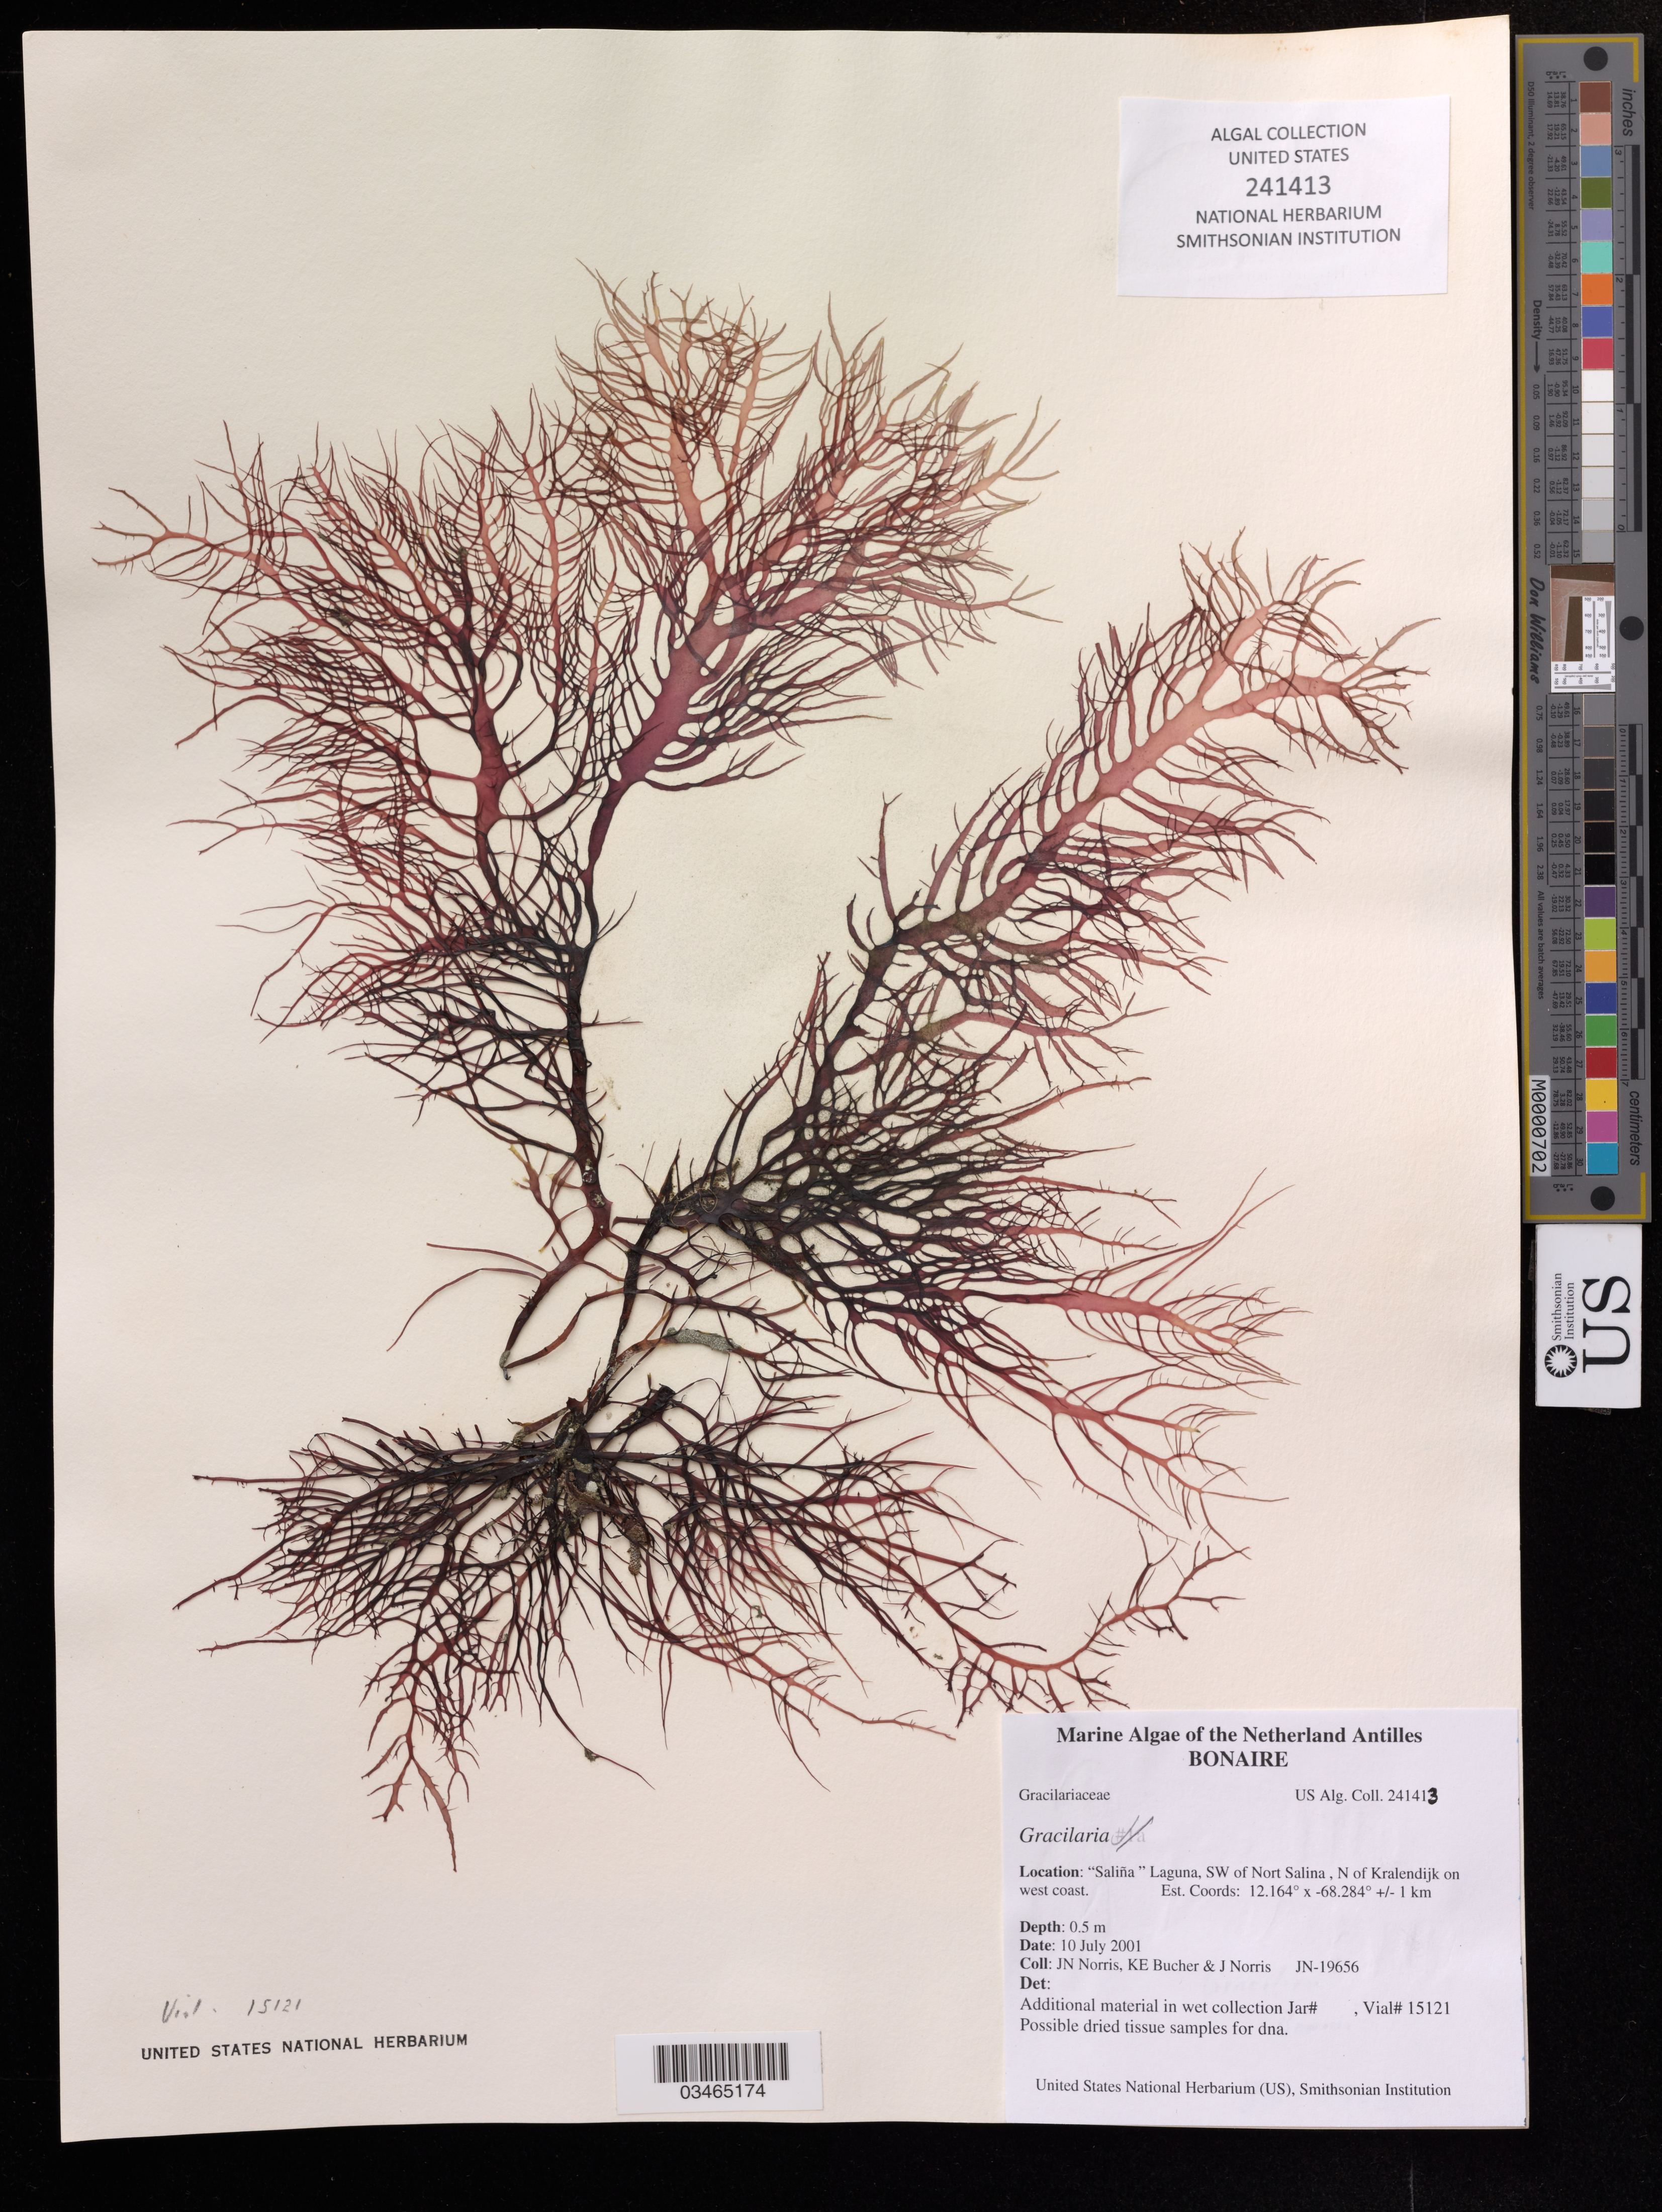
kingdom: Plantae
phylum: Rhodophyta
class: Florideophyceae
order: Gracilariales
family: Gracilariaceae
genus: Gracilaria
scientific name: Gracilaria sp.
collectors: J. Norris, K. E. Bucher & J. Norris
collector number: JN-19656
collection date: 2001-07-10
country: Netherlands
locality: "Salina" Laguna, SW of Nort Salina, N of Kralendijk on west coast.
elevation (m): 0.5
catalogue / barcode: US 241413